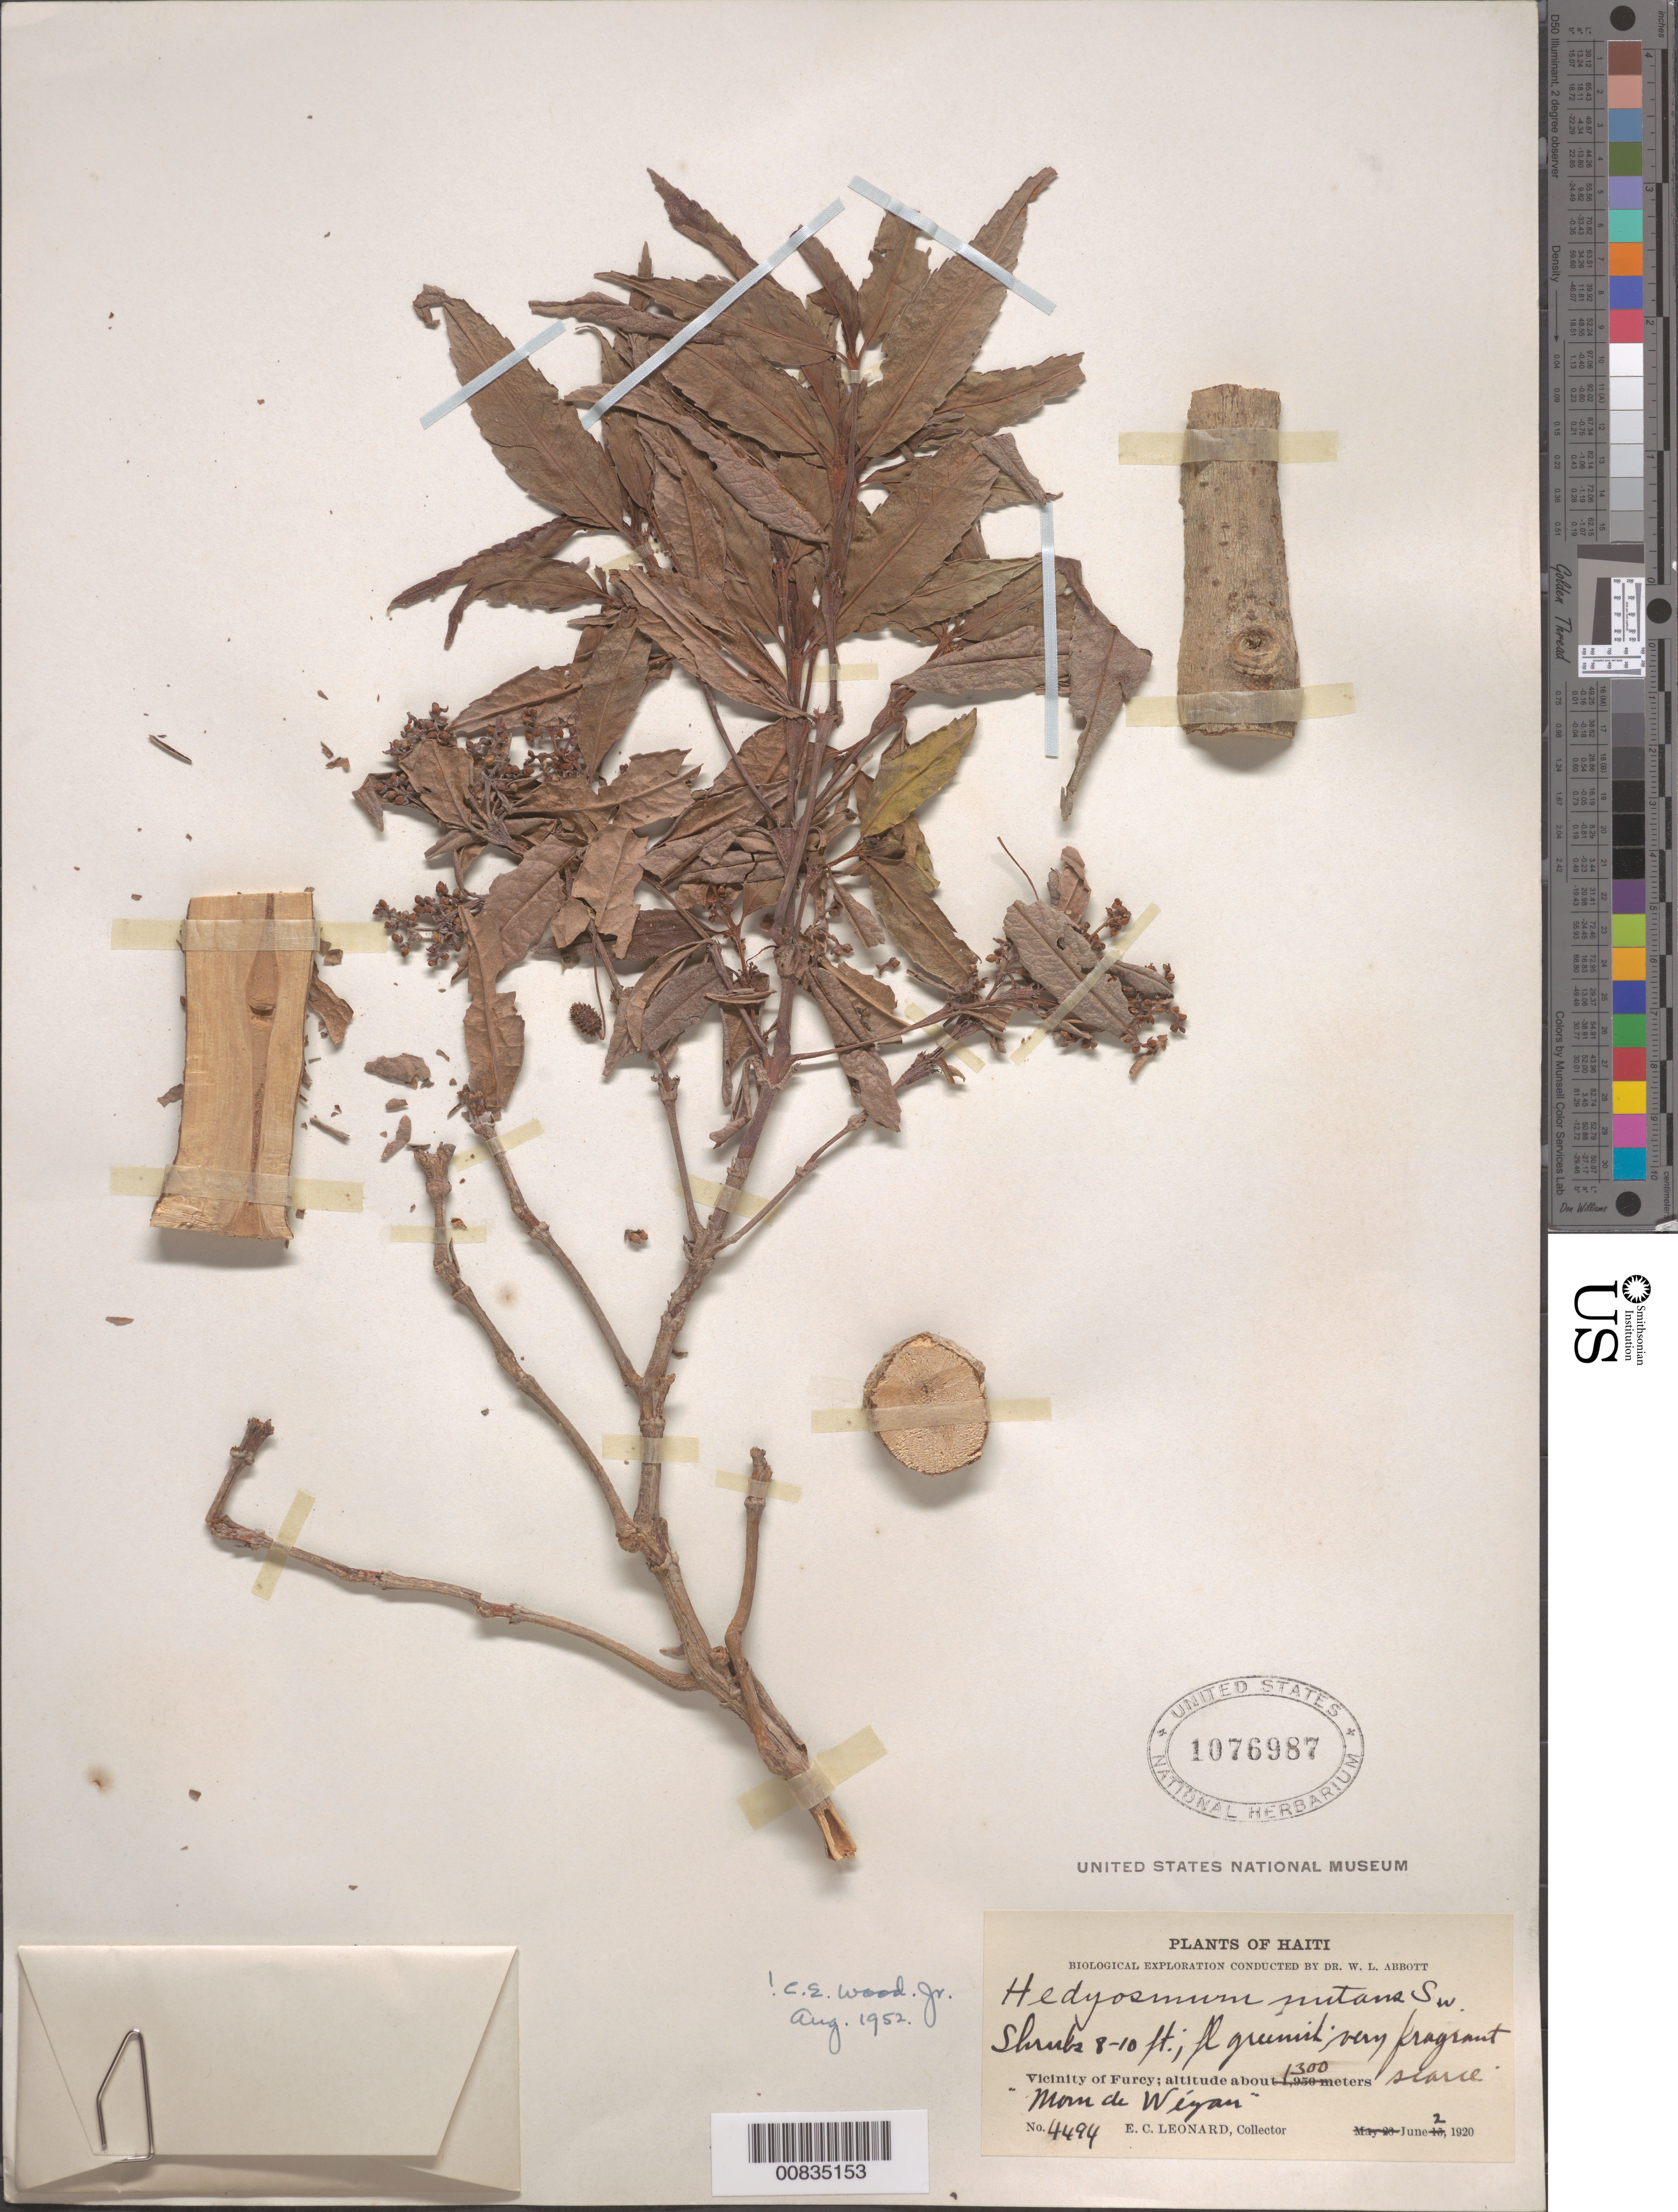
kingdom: Plantae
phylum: Tracheophyta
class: Magnoliopsida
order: Chloranthales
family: Chloranthaceae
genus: Hedyosmum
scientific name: Hedyosmum nutans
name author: Sw.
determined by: Wood, C. E.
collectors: E. C. Leonard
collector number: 4494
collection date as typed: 02 Jun 1920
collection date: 1920-06-02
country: Haiti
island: Hispaniola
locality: Vicinity of Furcy. "Morne de Wéyan"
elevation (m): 1300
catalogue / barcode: US 1076987